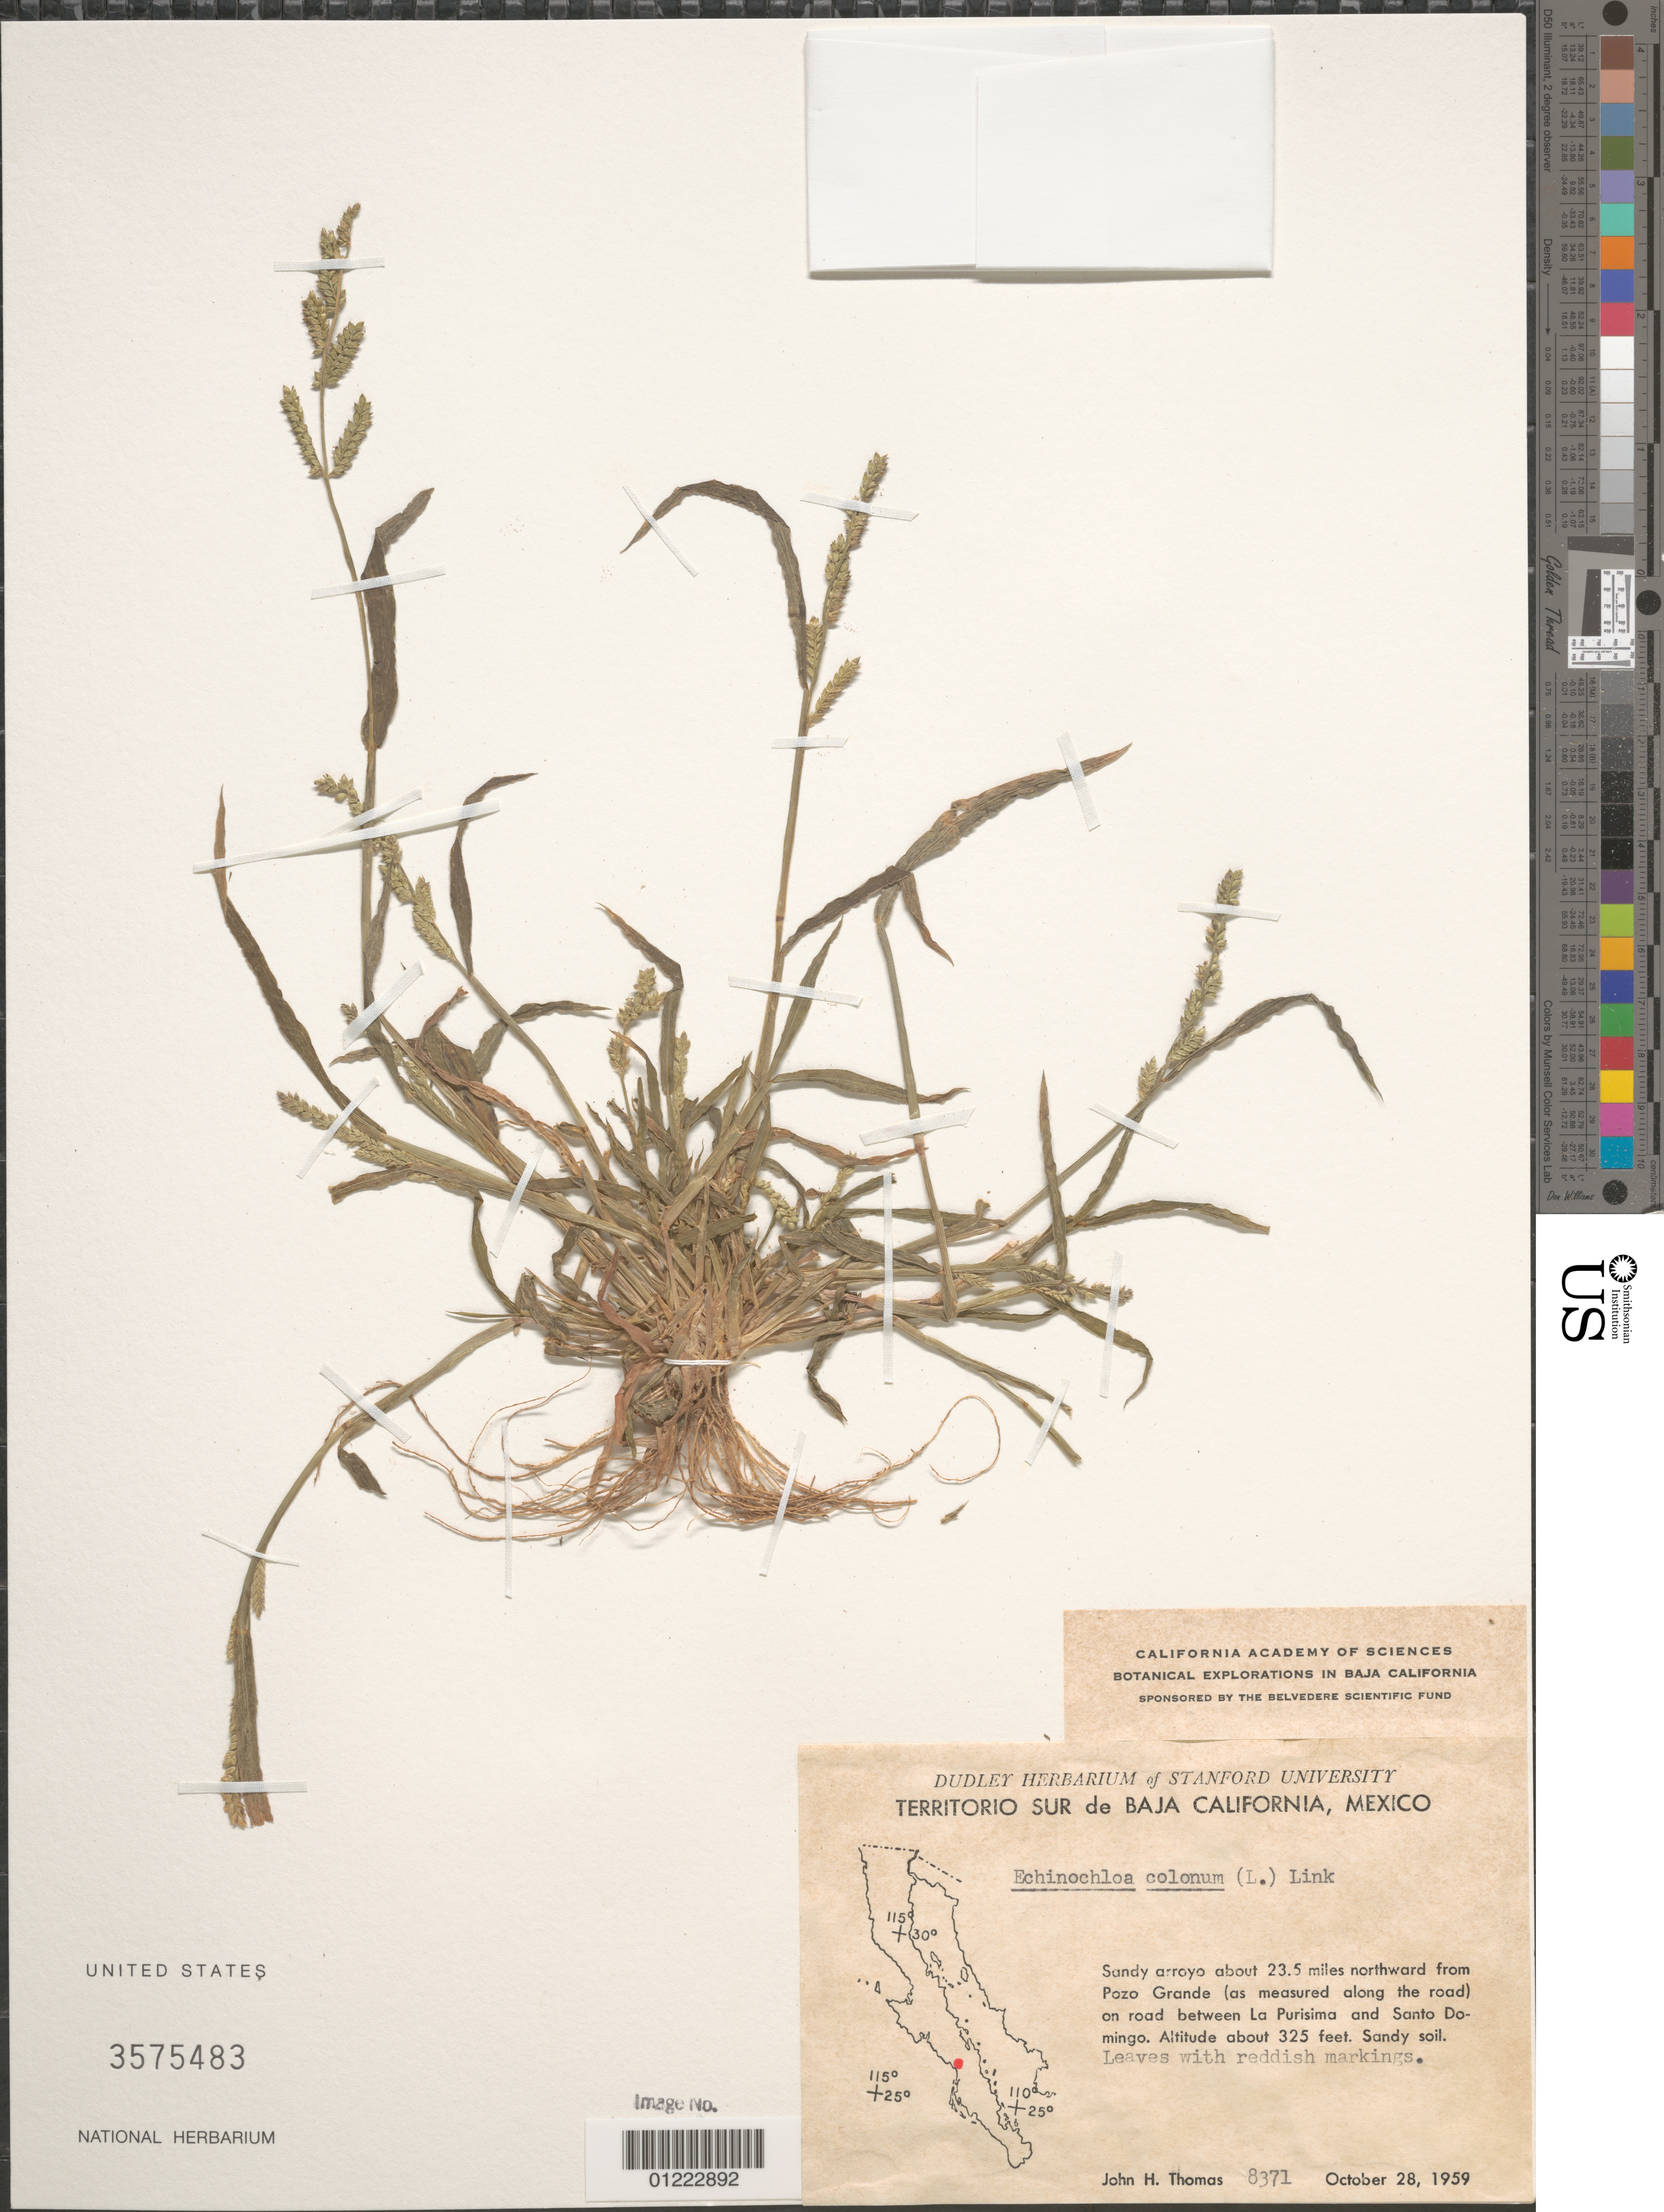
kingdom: Plantae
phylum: Tracheophyta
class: Liliopsida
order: Poales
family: Poaceae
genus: Echinochloa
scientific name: Echinochloa colonum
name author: (L.) Link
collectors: J. H. Thomas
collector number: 8371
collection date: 1959-10-28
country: Mexico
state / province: Baja California Norte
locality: Sandy arroyo about 23.5 miles northward from Pozo Grande (as measured along the road) on road between La Purisima and Santo Domingo.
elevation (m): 99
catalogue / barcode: US 3575483